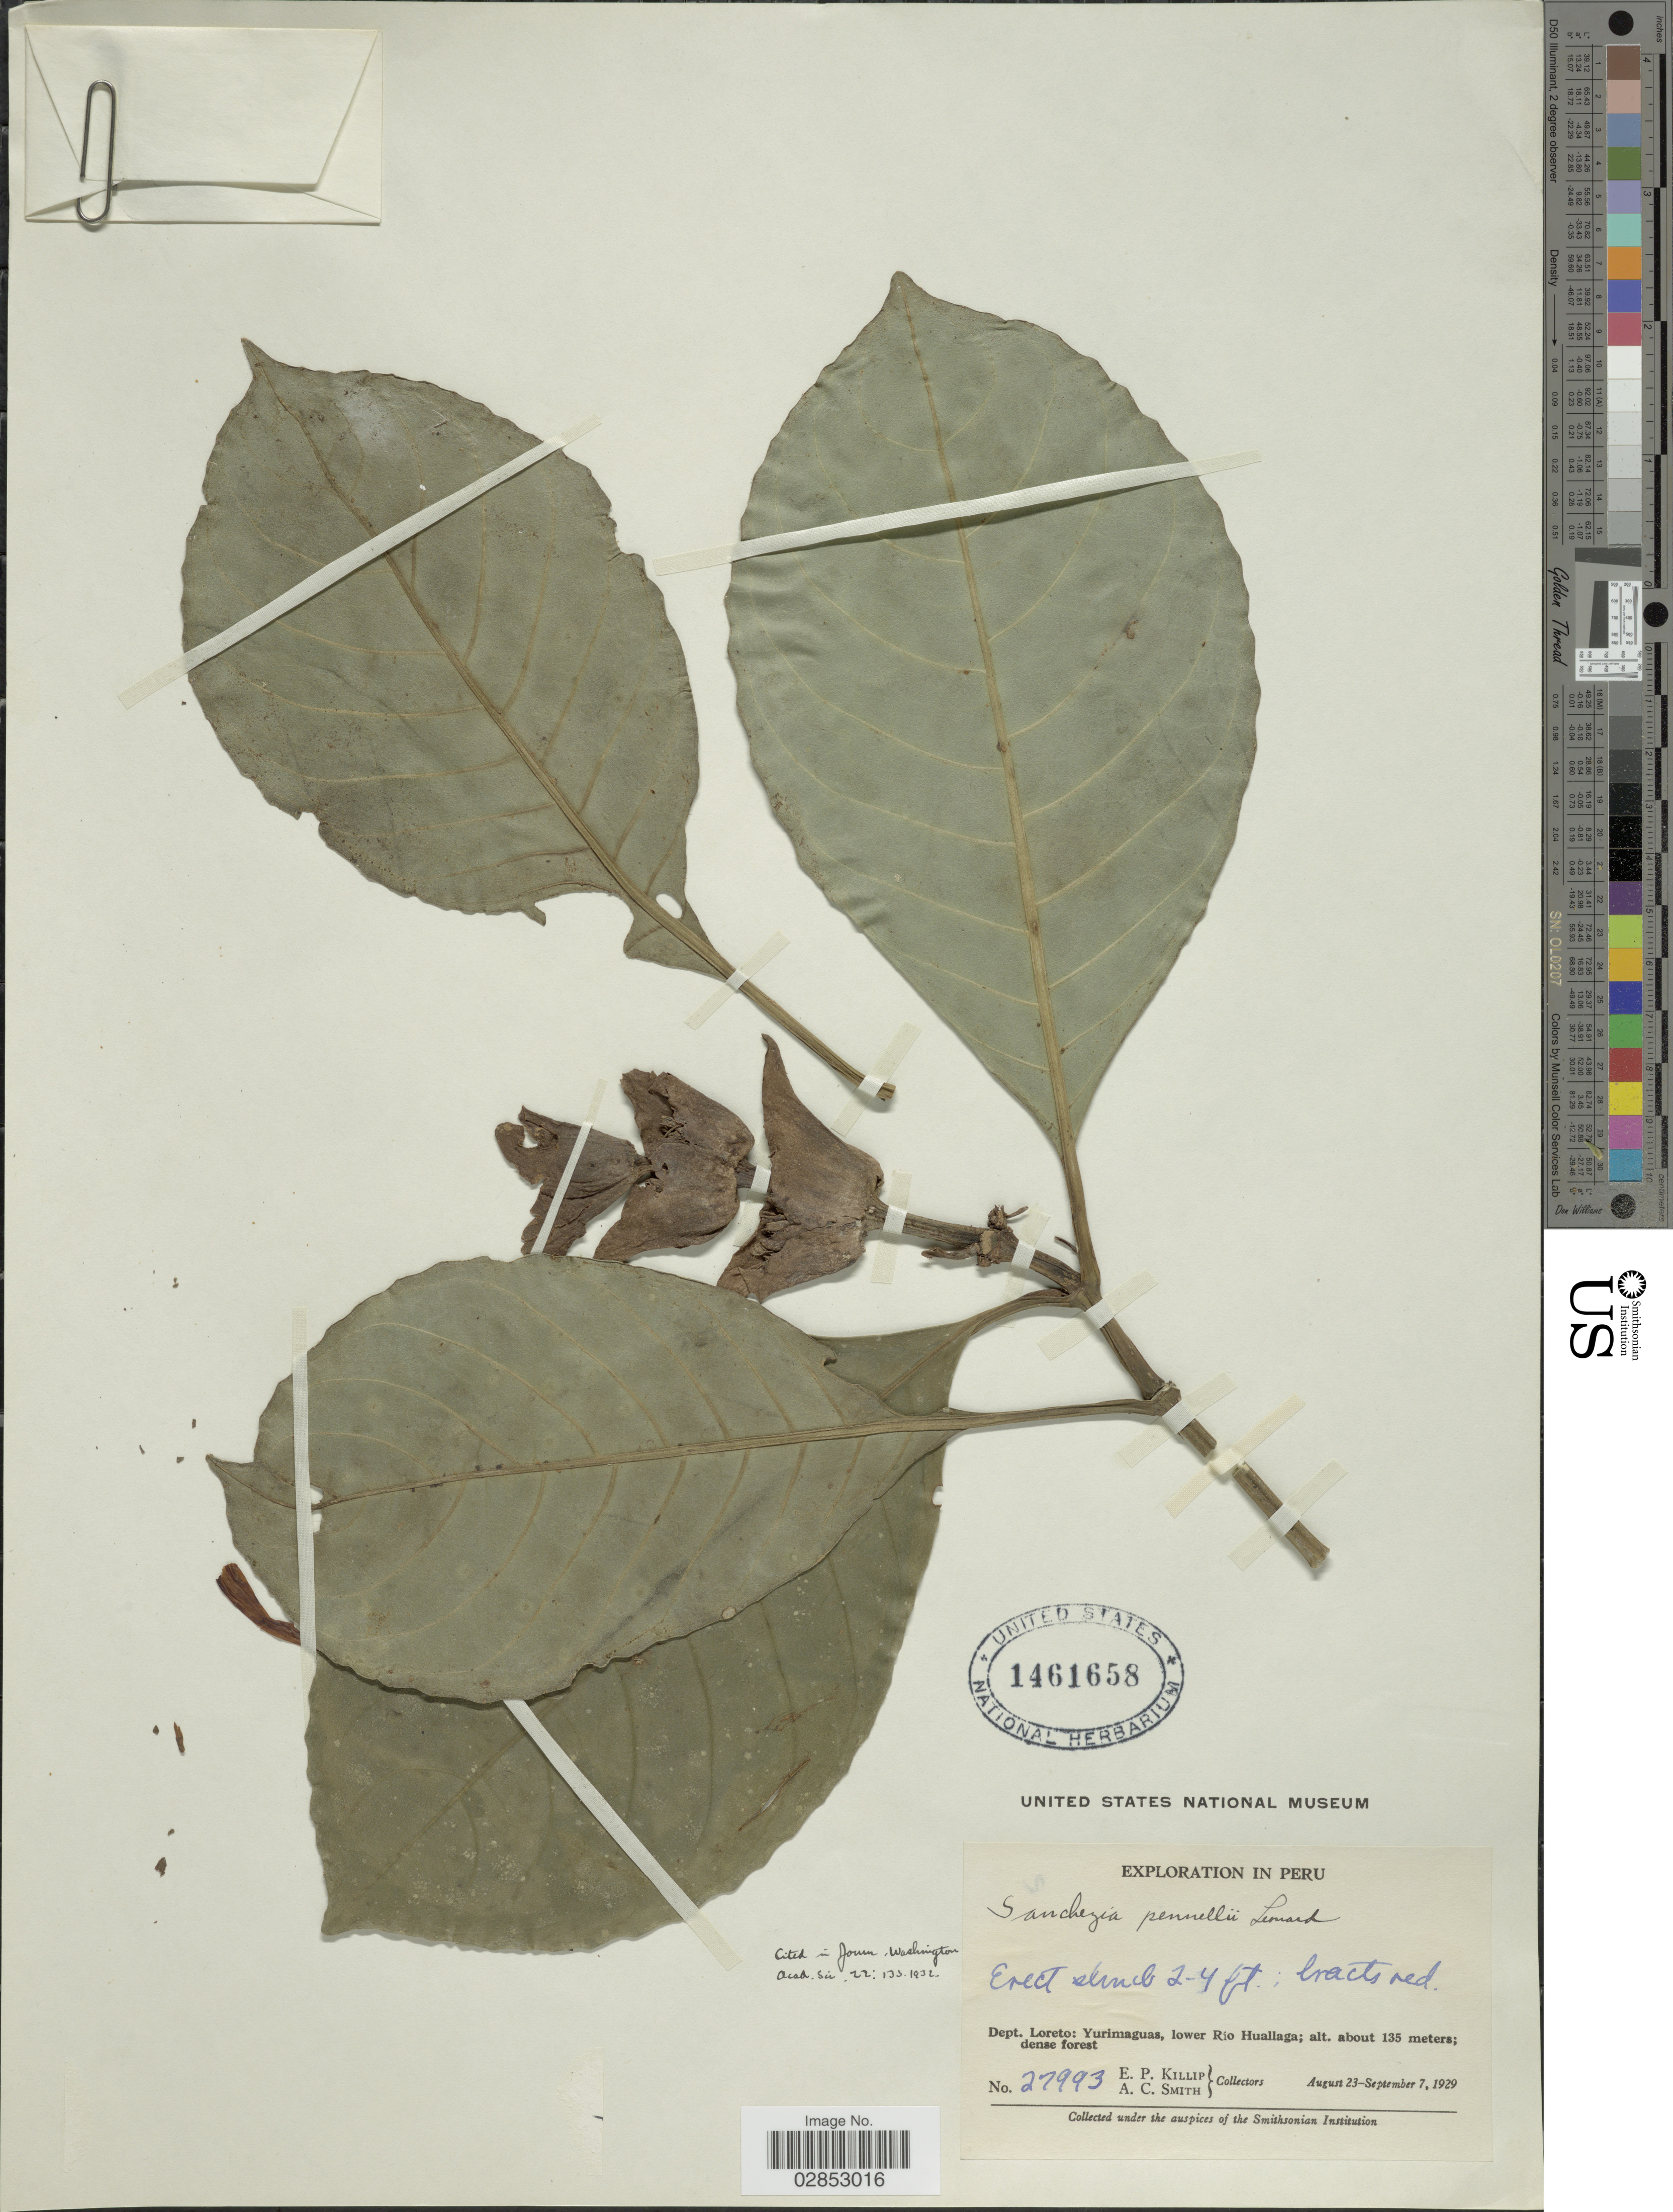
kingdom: Plantae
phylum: Tracheophyta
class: Magnoliopsida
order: Lamiales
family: Acanthaceae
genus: Sanchezia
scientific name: Sanchezia macrocnemis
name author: (Nees) Wassh.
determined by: Azevedo, Igor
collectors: E. P. Killip & A. C. Smith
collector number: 27993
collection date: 1929-08-23/1929-09-07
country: Peru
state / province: Loreto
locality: Dept. Loreto: Yurimaguas, lower Rio Huallaga.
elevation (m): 135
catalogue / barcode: US 1461658